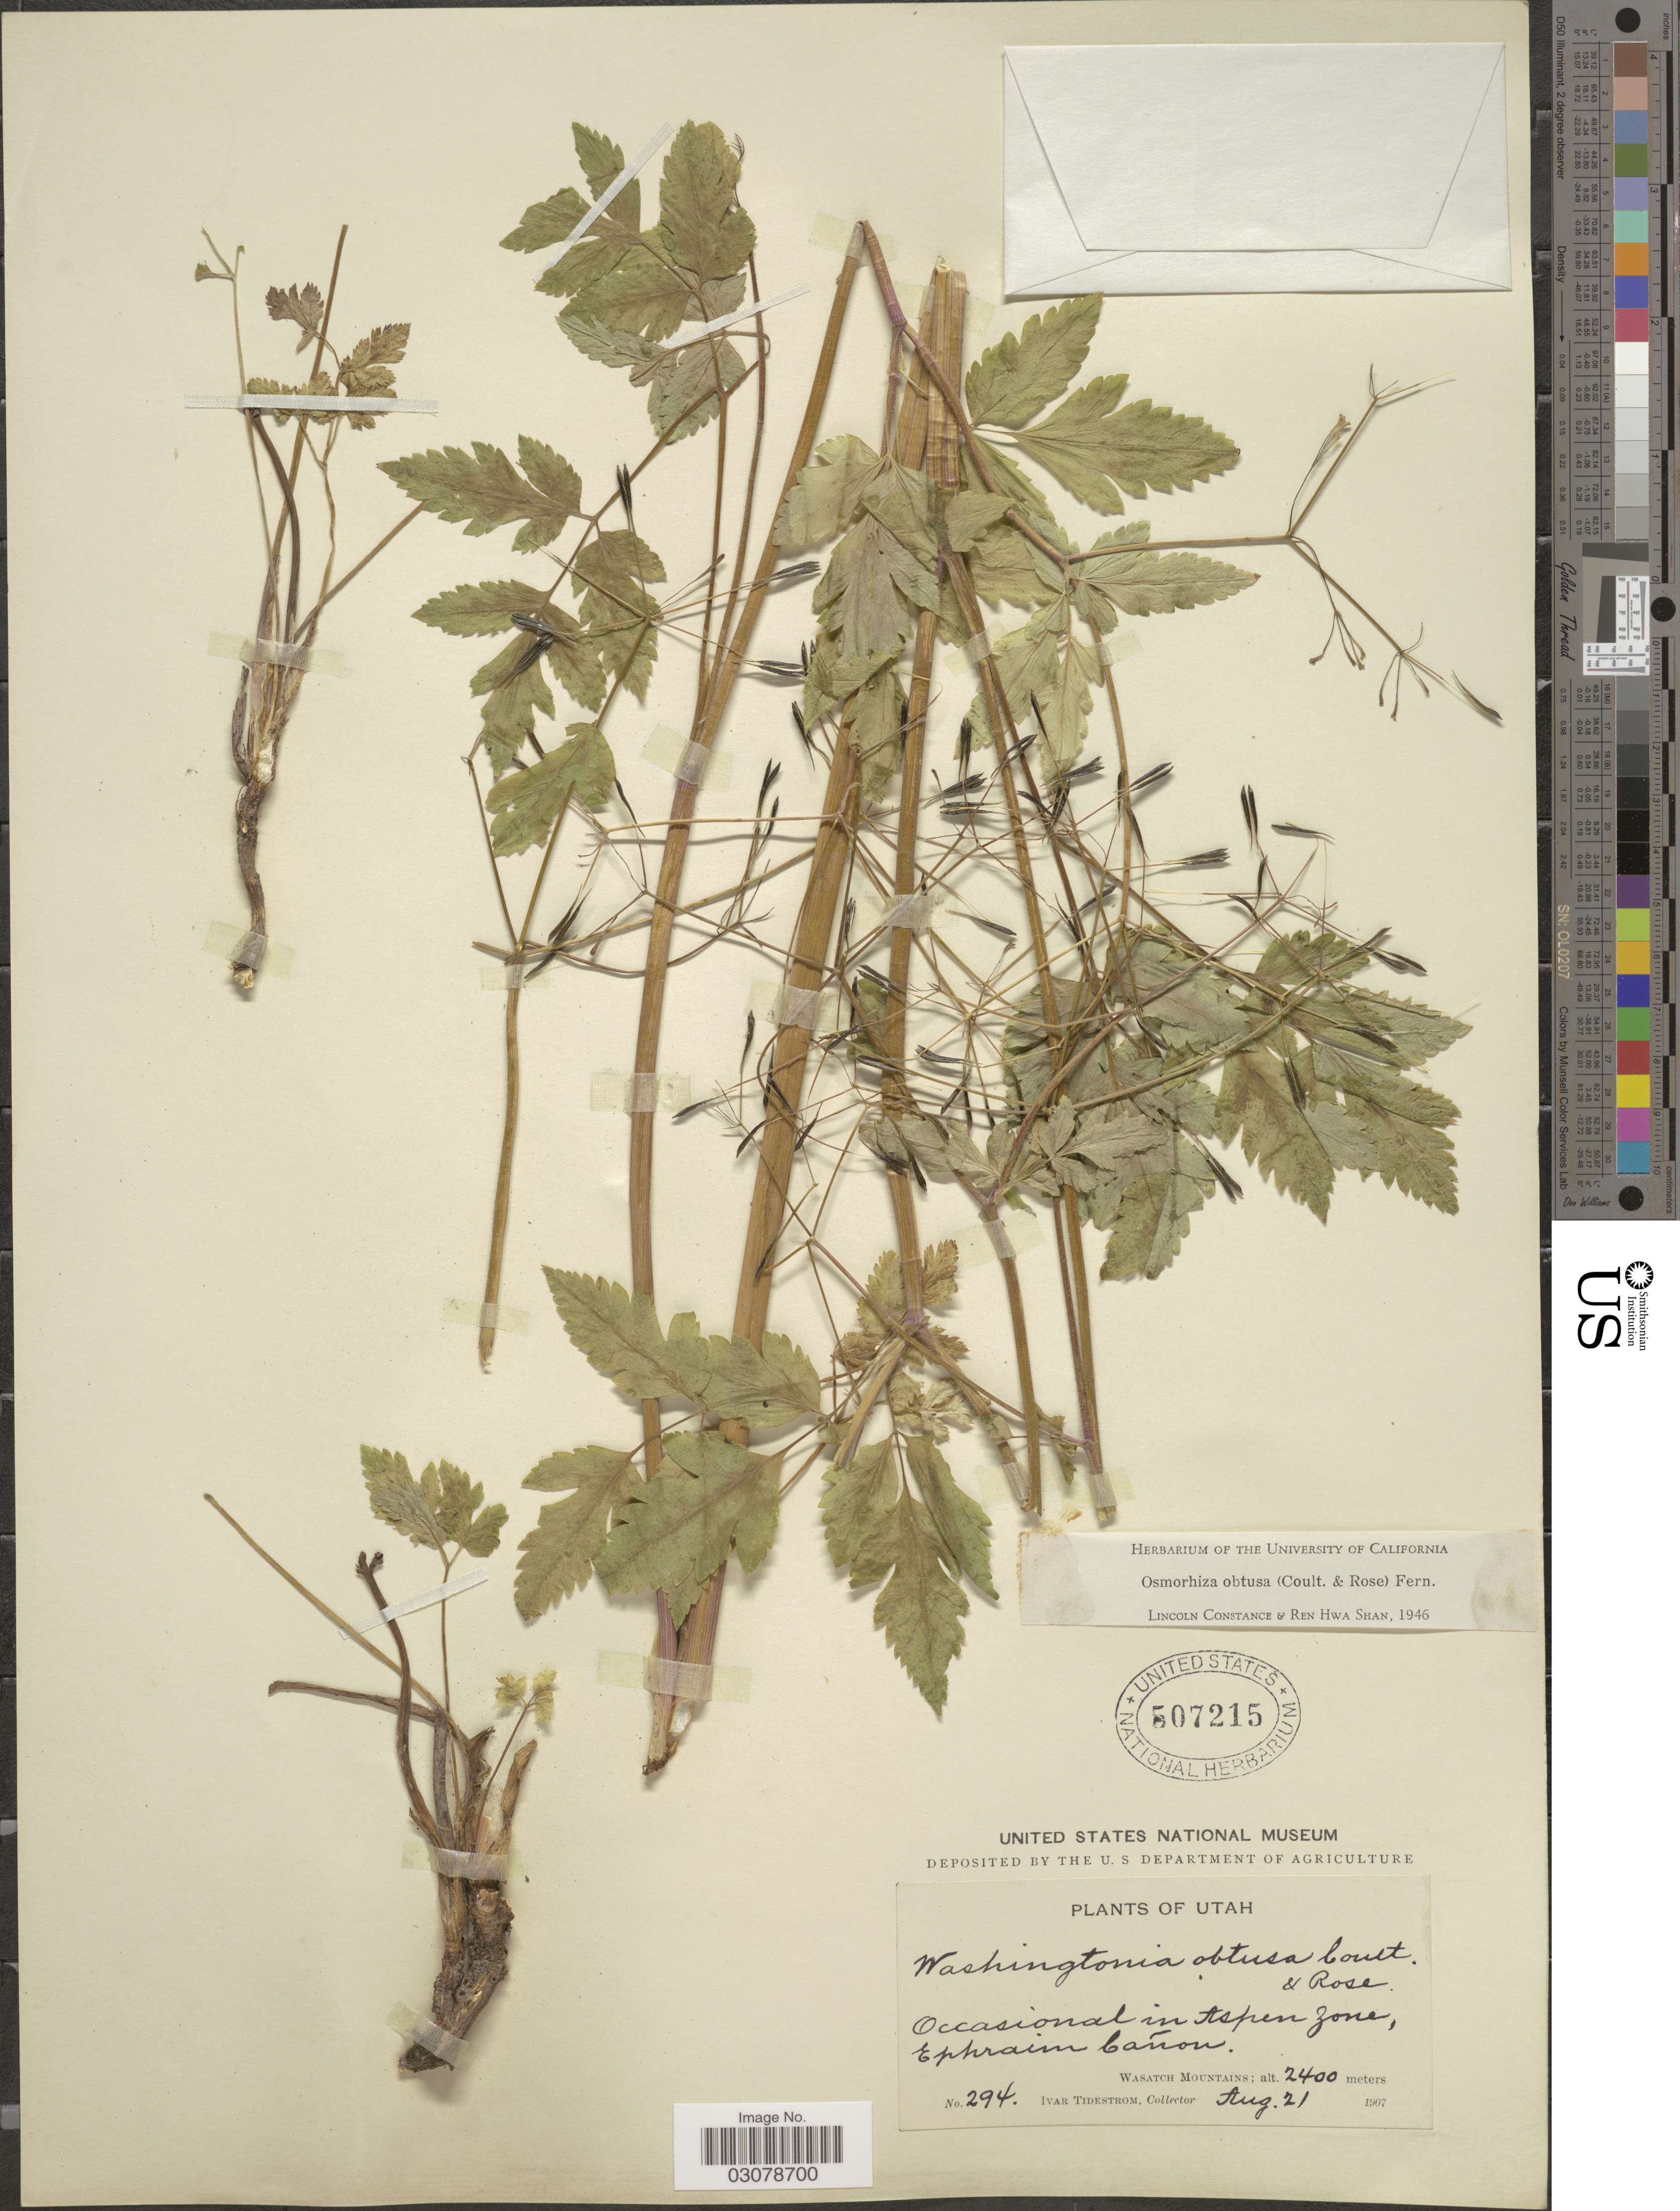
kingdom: Plantae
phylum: Tracheophyta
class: Magnoliopsida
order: Apiales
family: Apiaceae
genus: Osmorhiza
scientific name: Osmorhiza obtusa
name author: (J.M. Coult. & Rose) Fernald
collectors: I. F. Tidestrom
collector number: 294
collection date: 1907-08-21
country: United States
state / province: Utah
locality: Occasional in Aspen Zone, Ephraim Cañon, Wasatch Mountains.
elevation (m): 2400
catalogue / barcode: US 507215